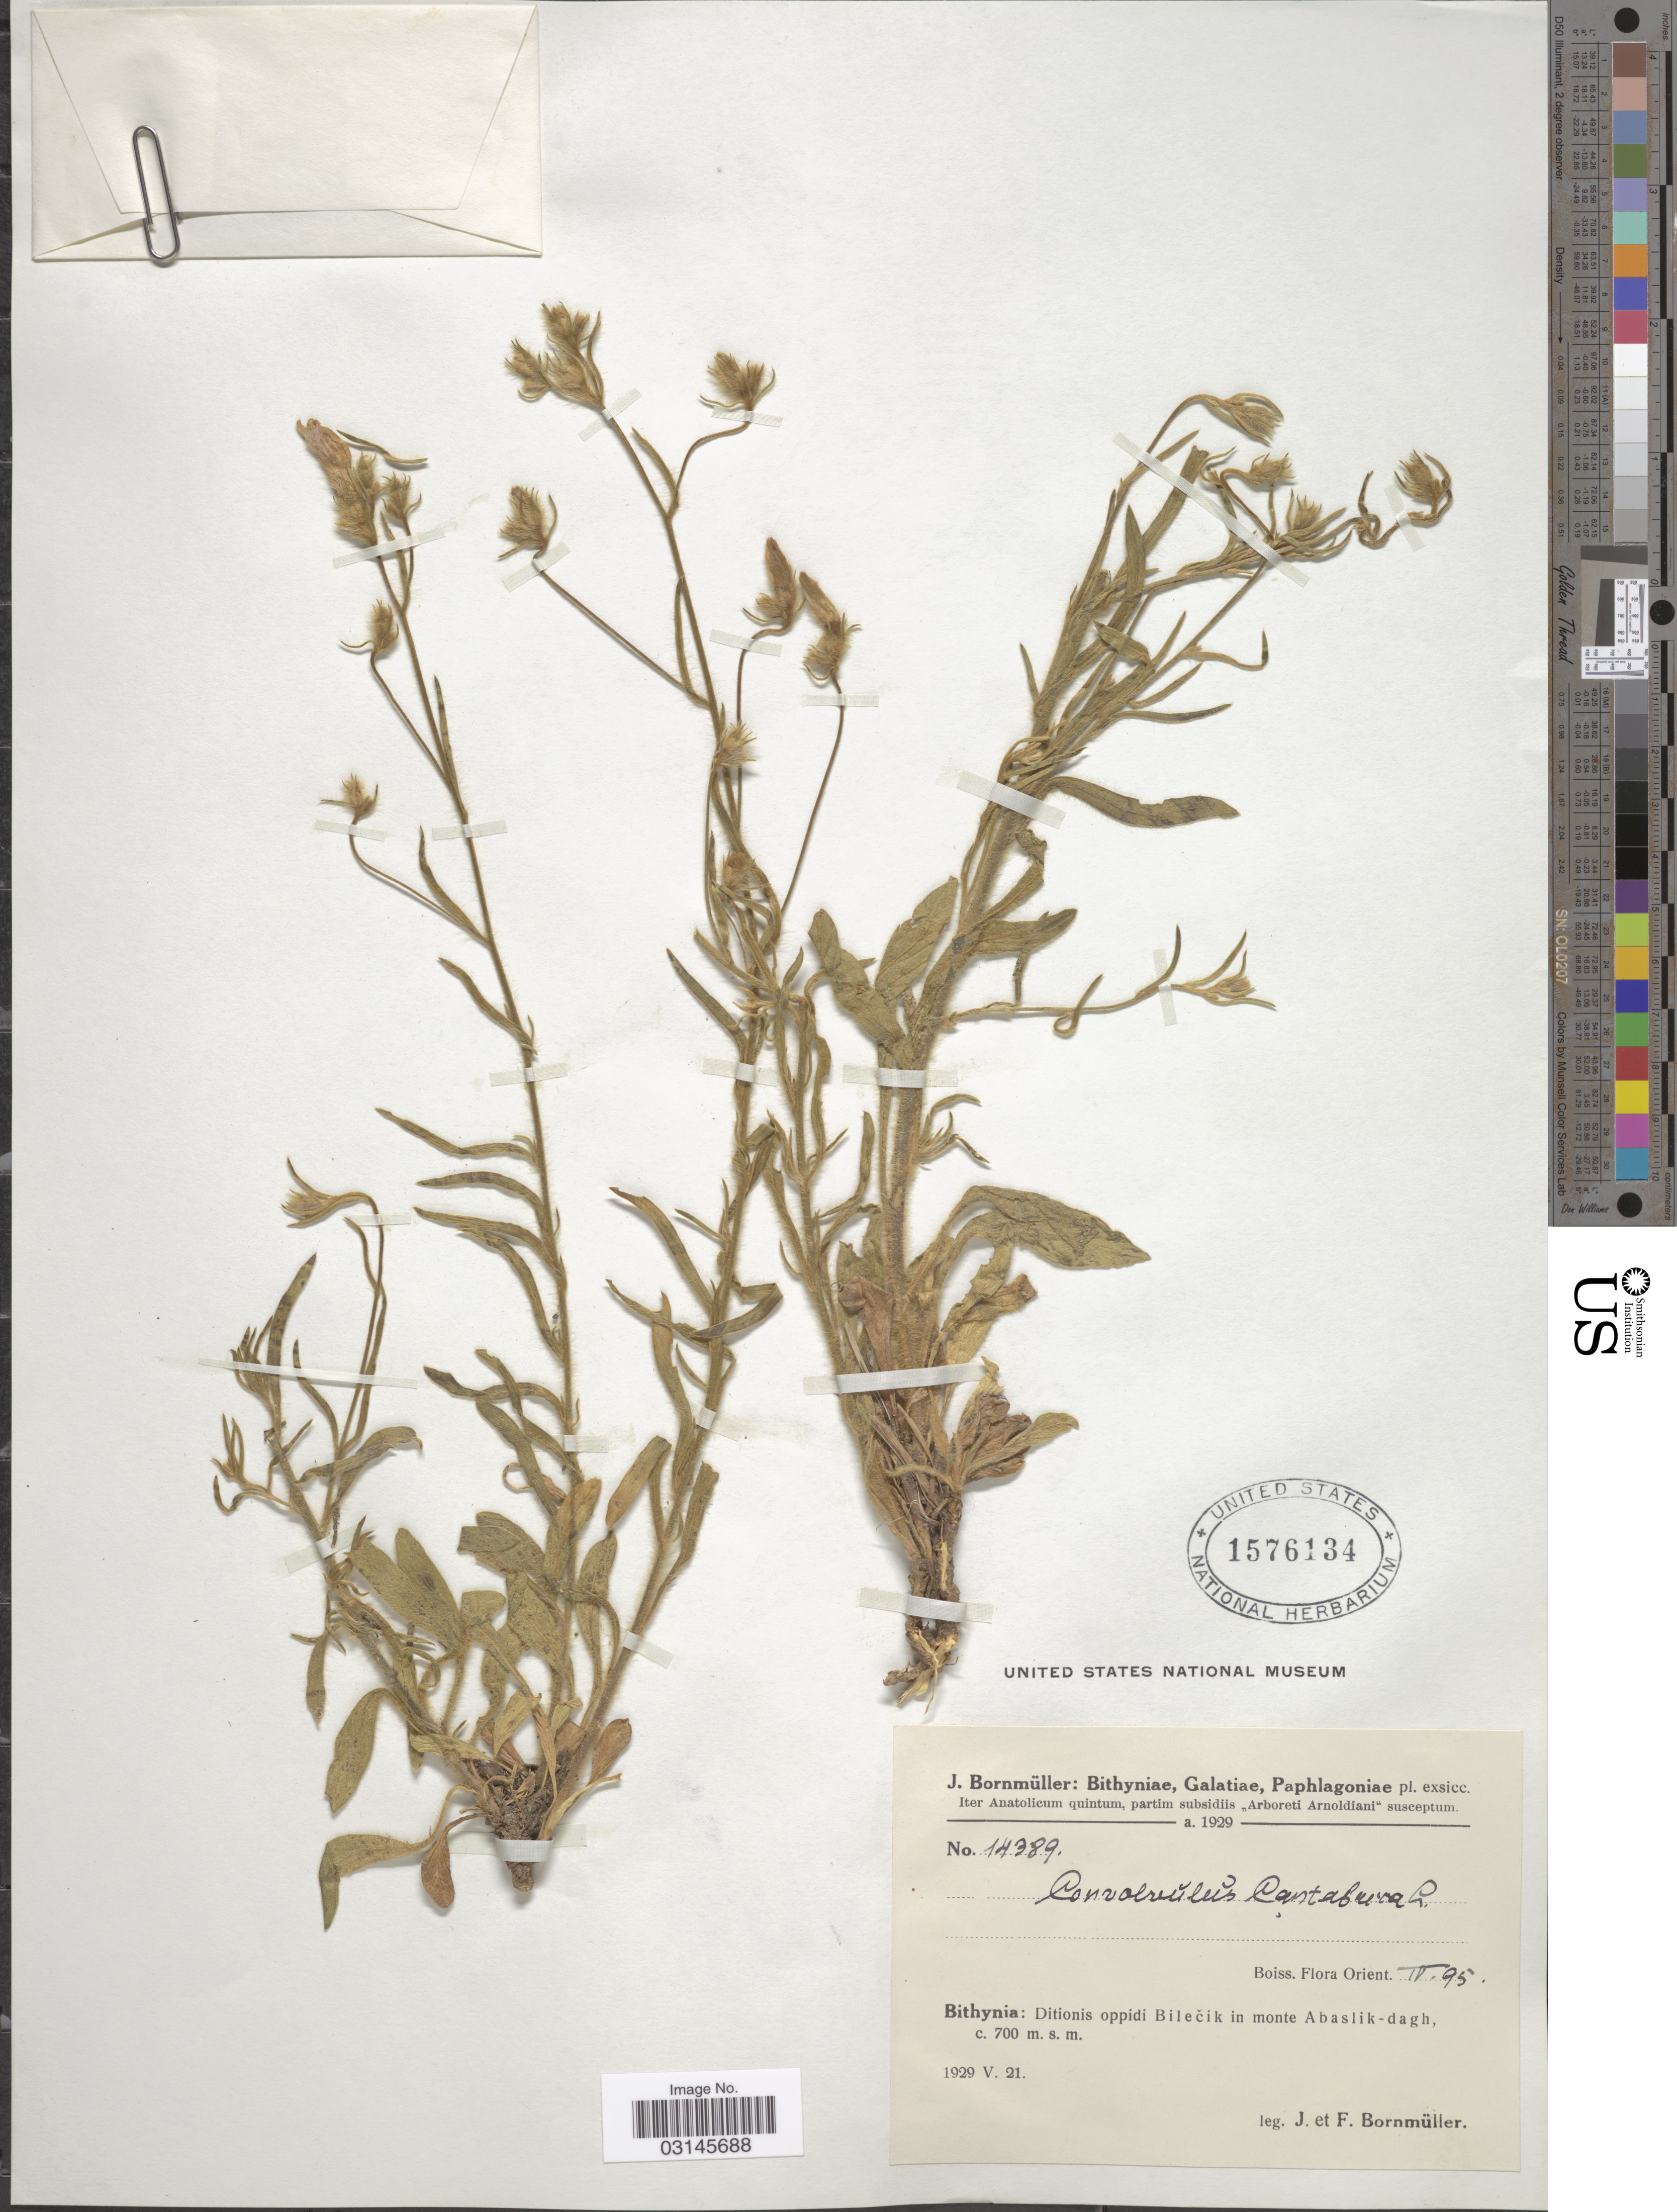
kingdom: Plantae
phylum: Tracheophyta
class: Magnoliopsida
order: Solanales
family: Convolvulaceae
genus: Convolvulus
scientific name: Convolvulus cantabrica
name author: L.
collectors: J. Bornmüller & F. Bornmüller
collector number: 14389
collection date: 1929-05-21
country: Turkey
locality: Bithynia: Ditionis oppidi Bilečik in monte Abaslik-dagh.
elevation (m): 700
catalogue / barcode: US 1576134